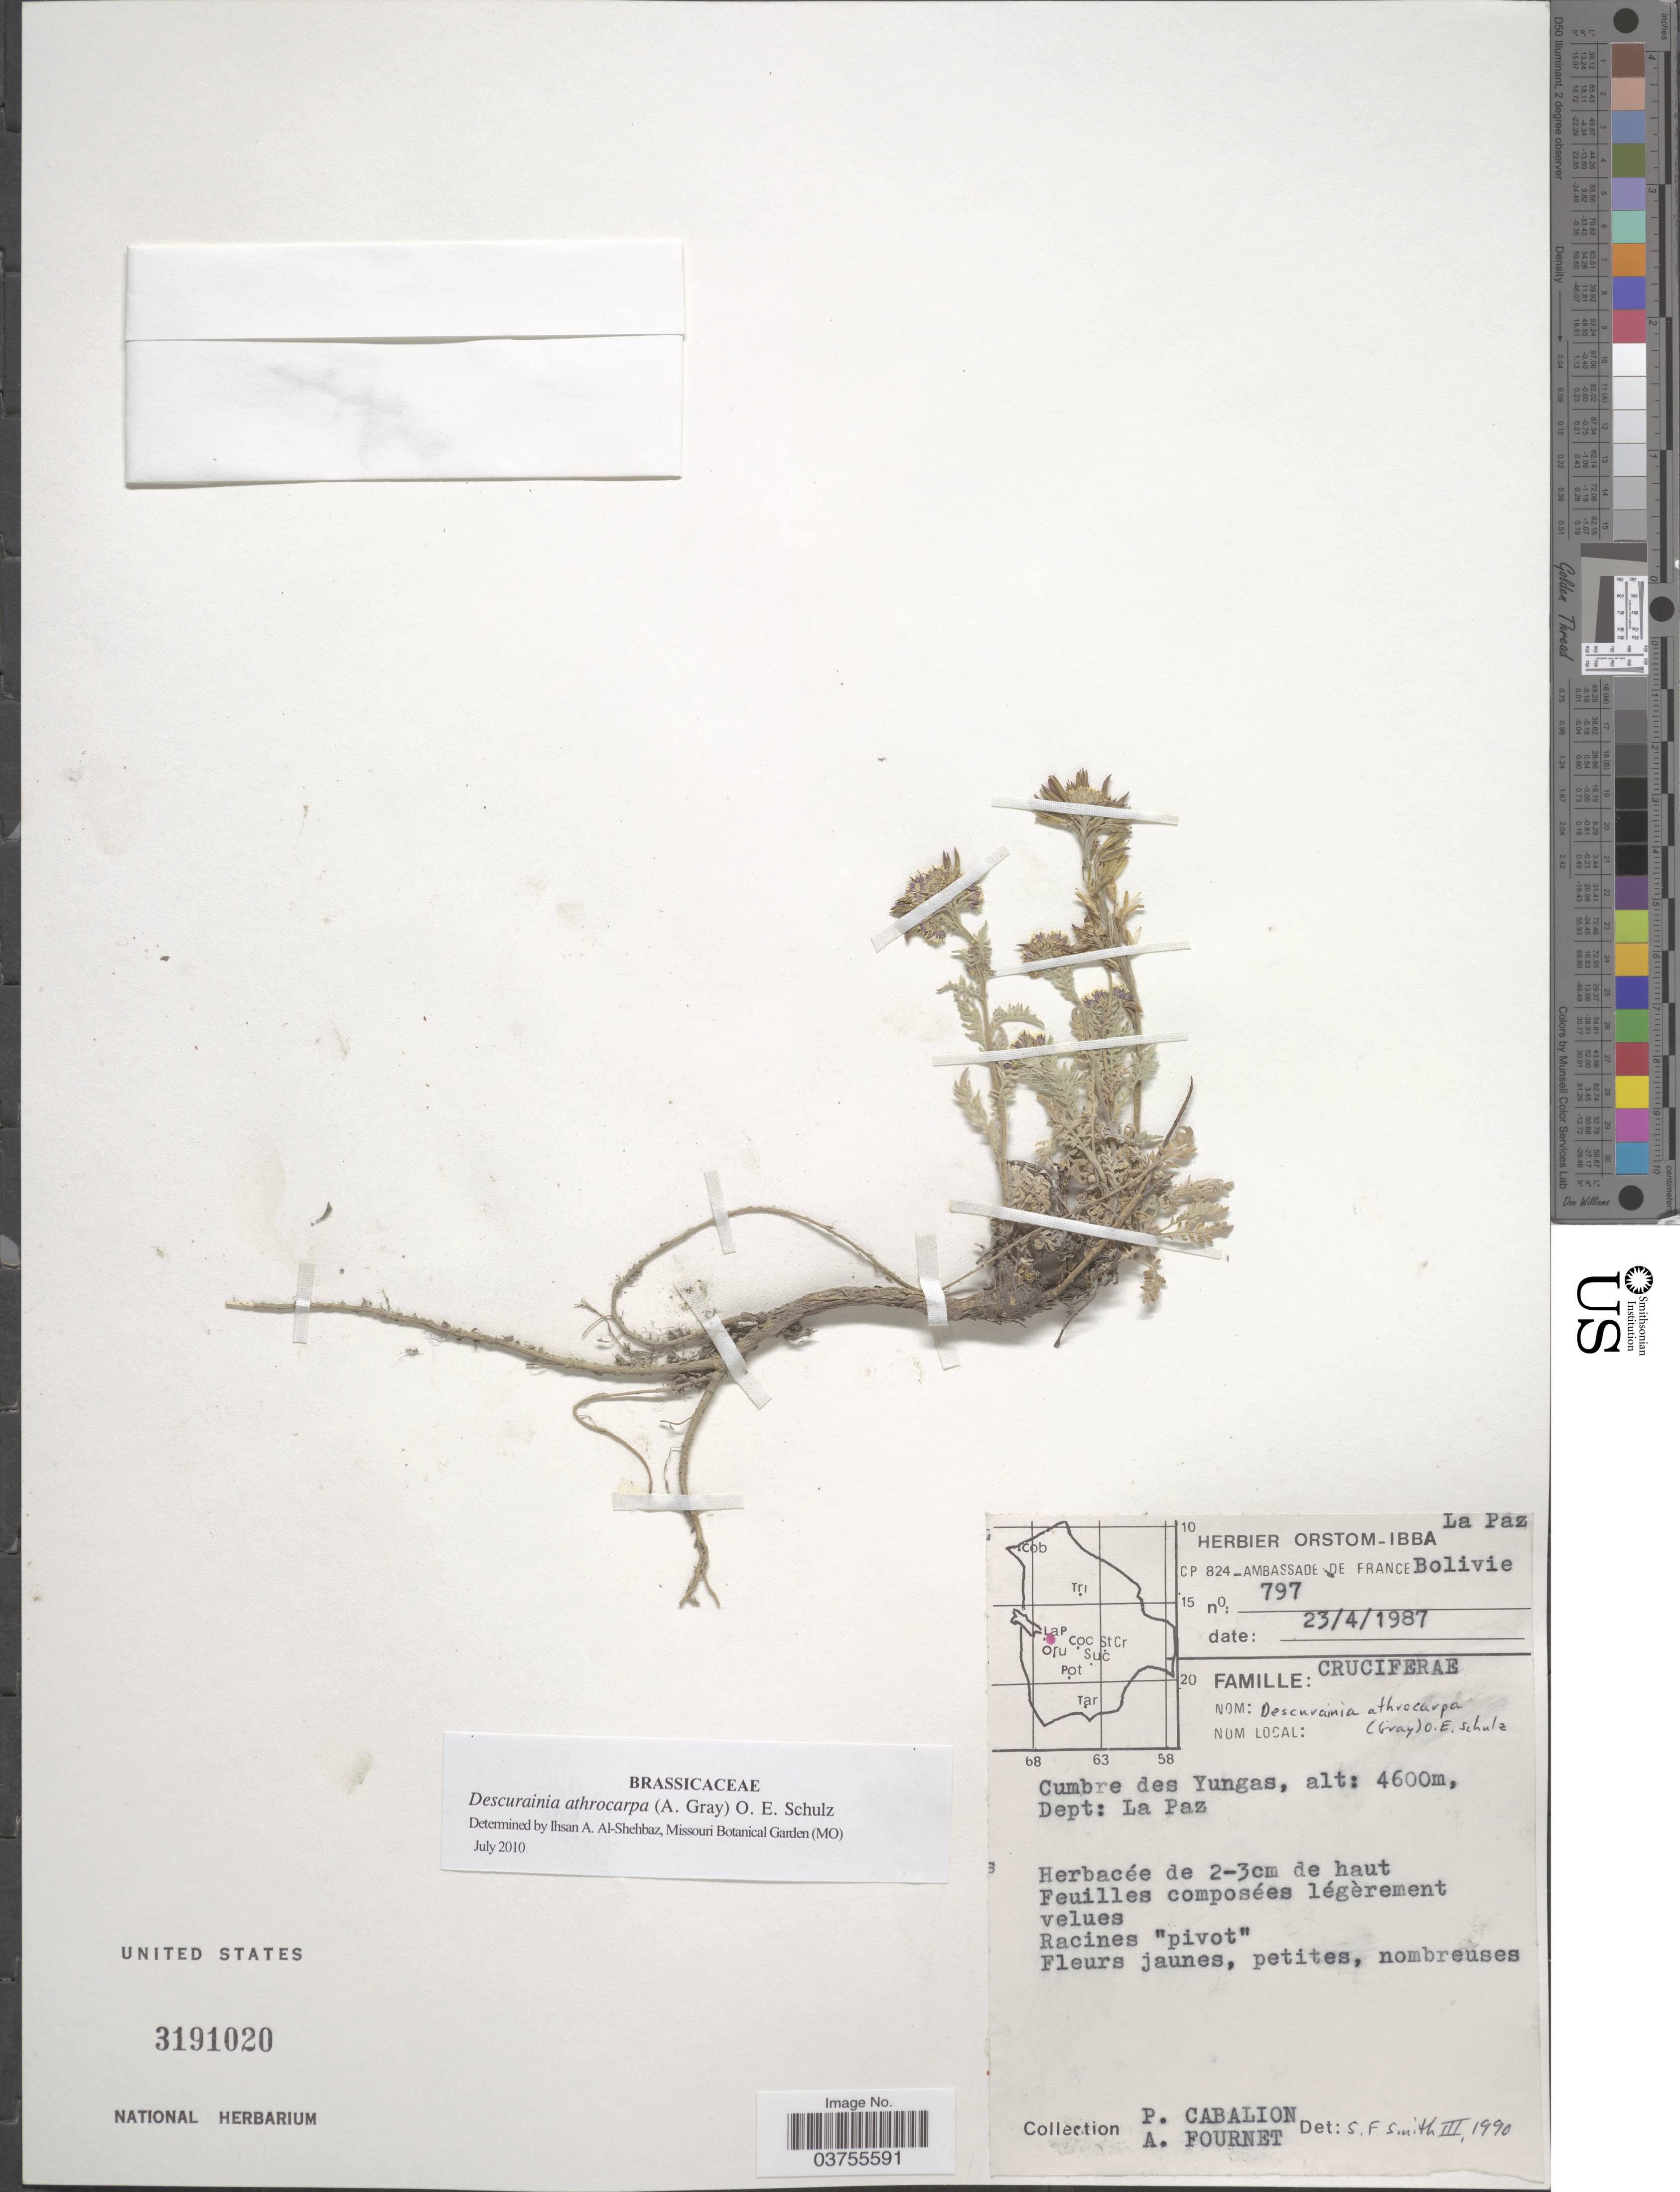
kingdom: Plantae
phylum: Tracheophyta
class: Magnoliopsida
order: Brassicales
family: Brassicaceae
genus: Descurainia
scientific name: Descurainia athrocarpa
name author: (A. Gray & C.A. Mey.) O.E. Schulz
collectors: P. Cabalion & A. Fournet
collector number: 797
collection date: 1987-04-23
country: Bolivia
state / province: La Paz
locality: Cumbre des Yungas. Dept: La Paz.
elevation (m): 4600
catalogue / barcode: US 3191020